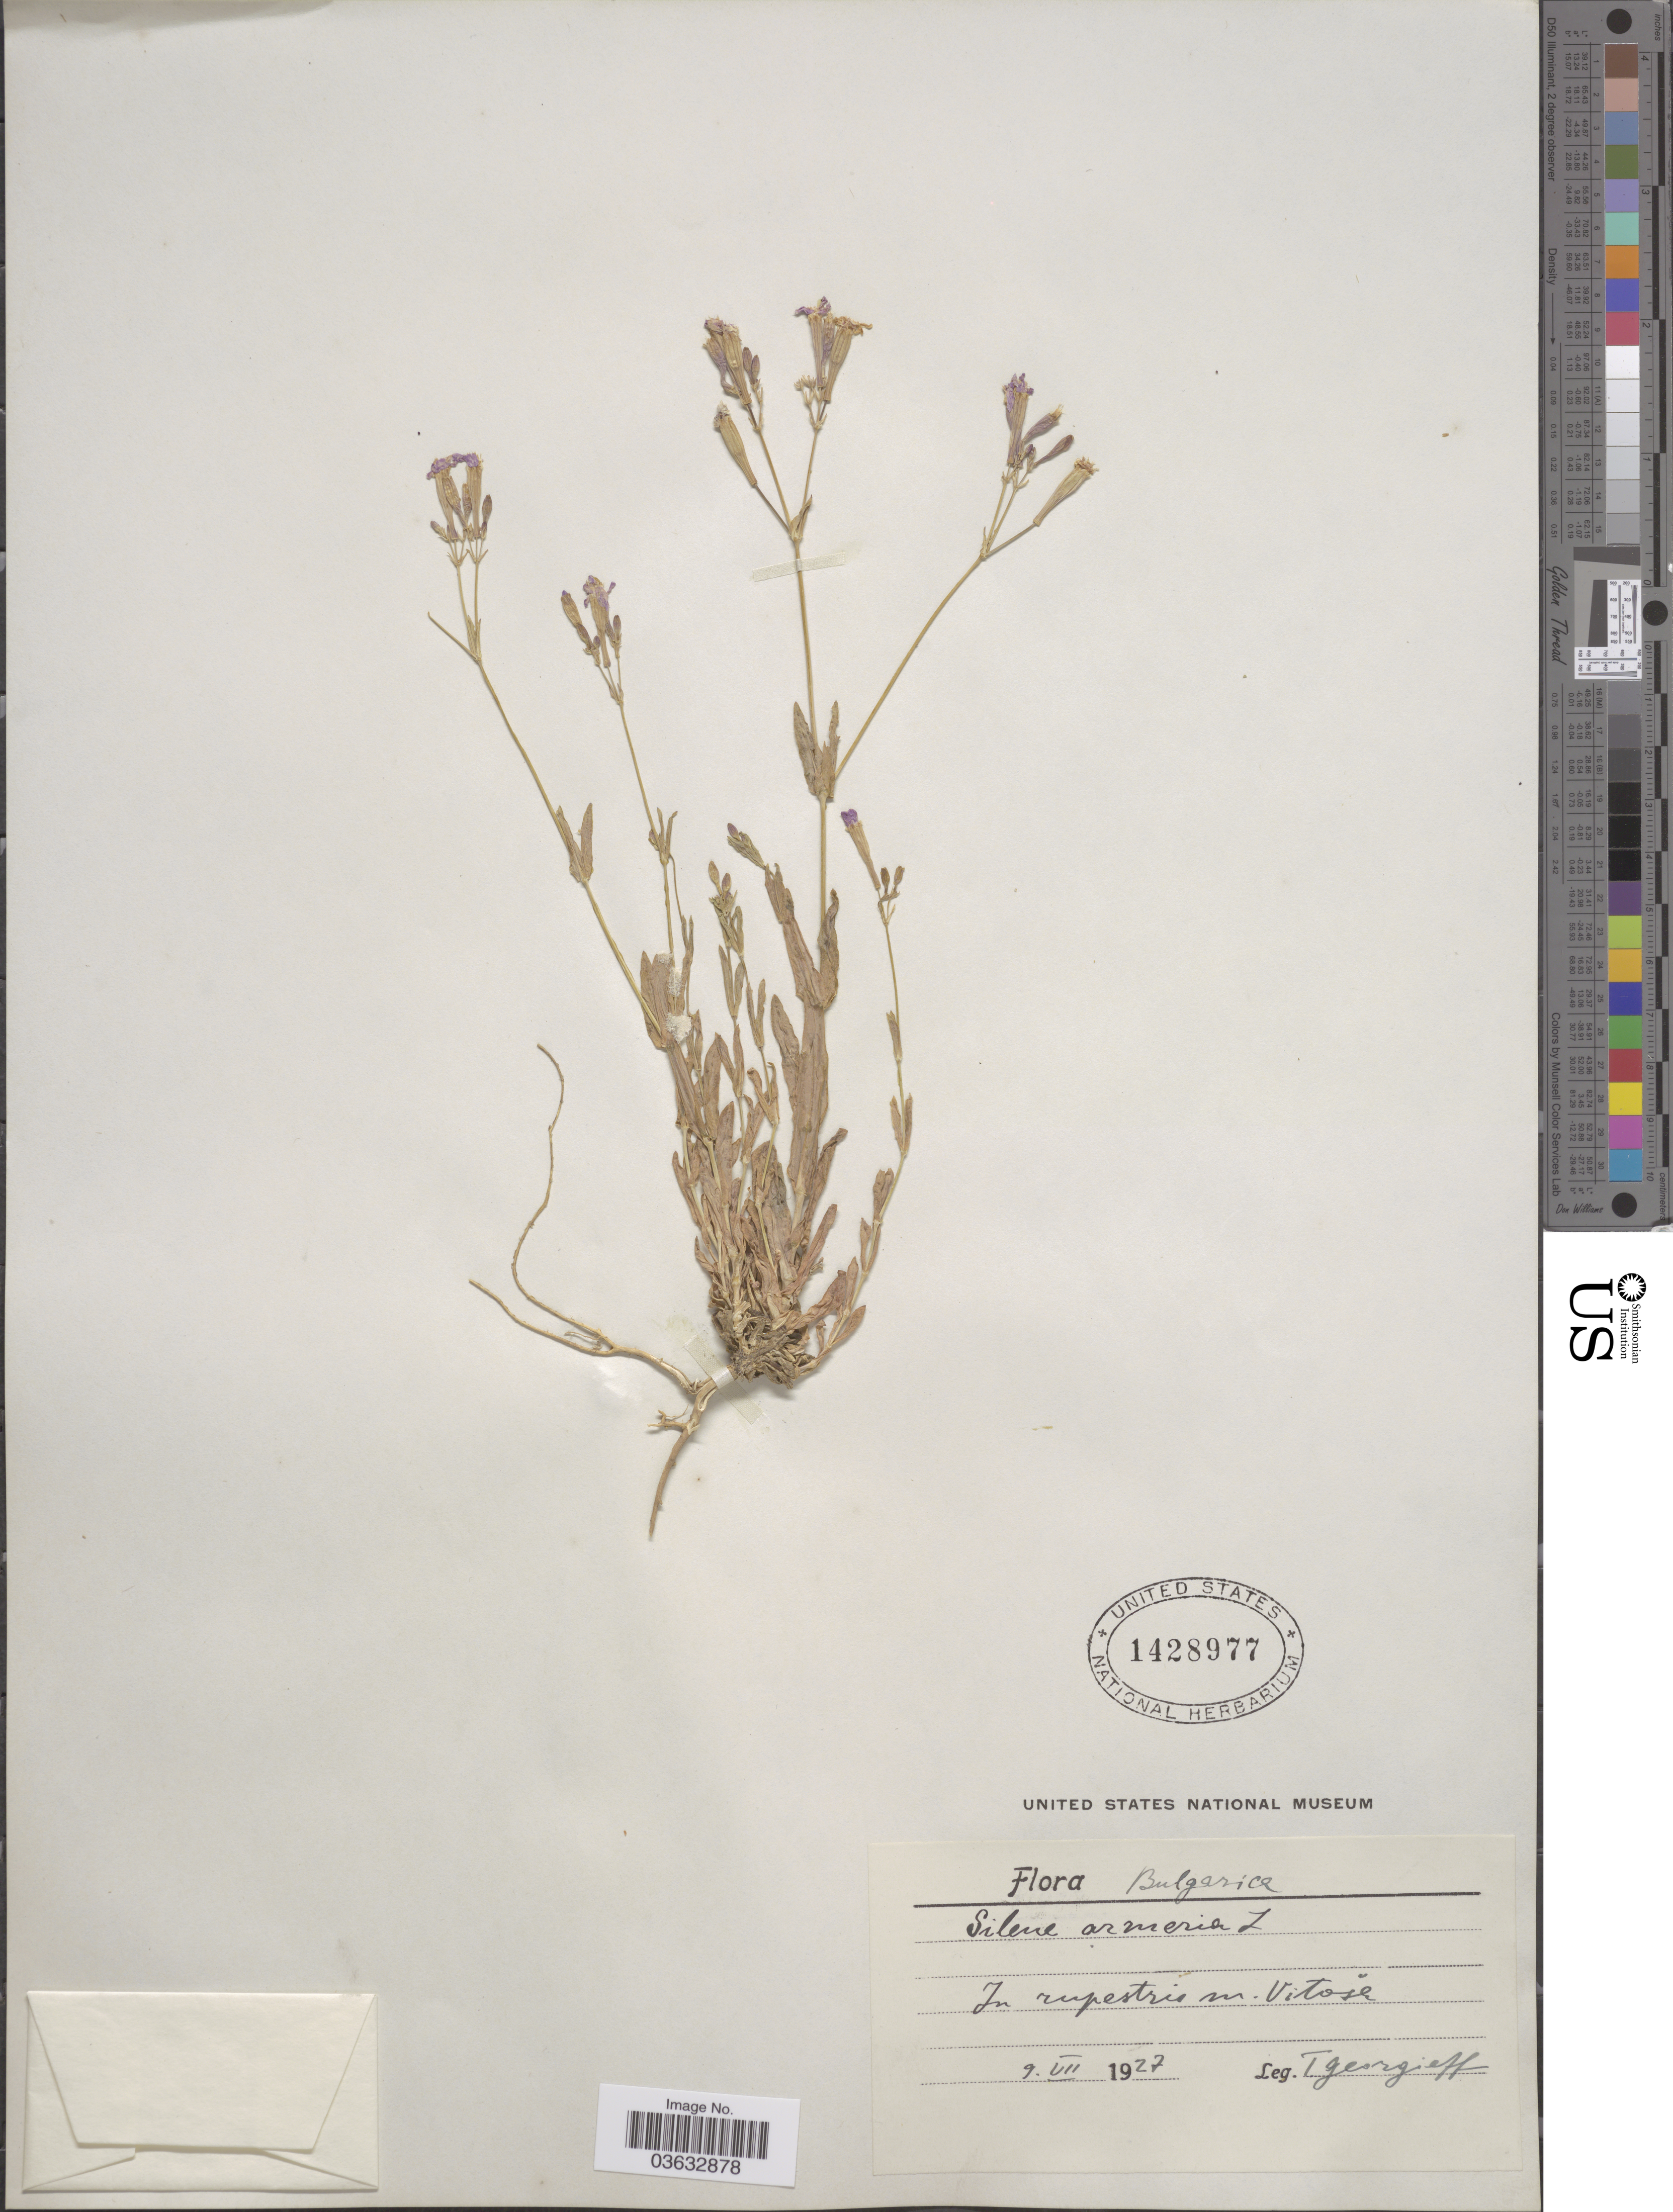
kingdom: Plantae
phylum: Tracheophyta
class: Magnoliopsida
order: Caryophyllales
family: Caryophyllaceae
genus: Atocion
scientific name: Atocion armeria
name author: (L.) Raf.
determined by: U.S. National Herbarium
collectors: T. Georgieff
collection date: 1927-07-09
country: Bulgaria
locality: In rupestris m. Vitose.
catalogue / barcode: US 1428977